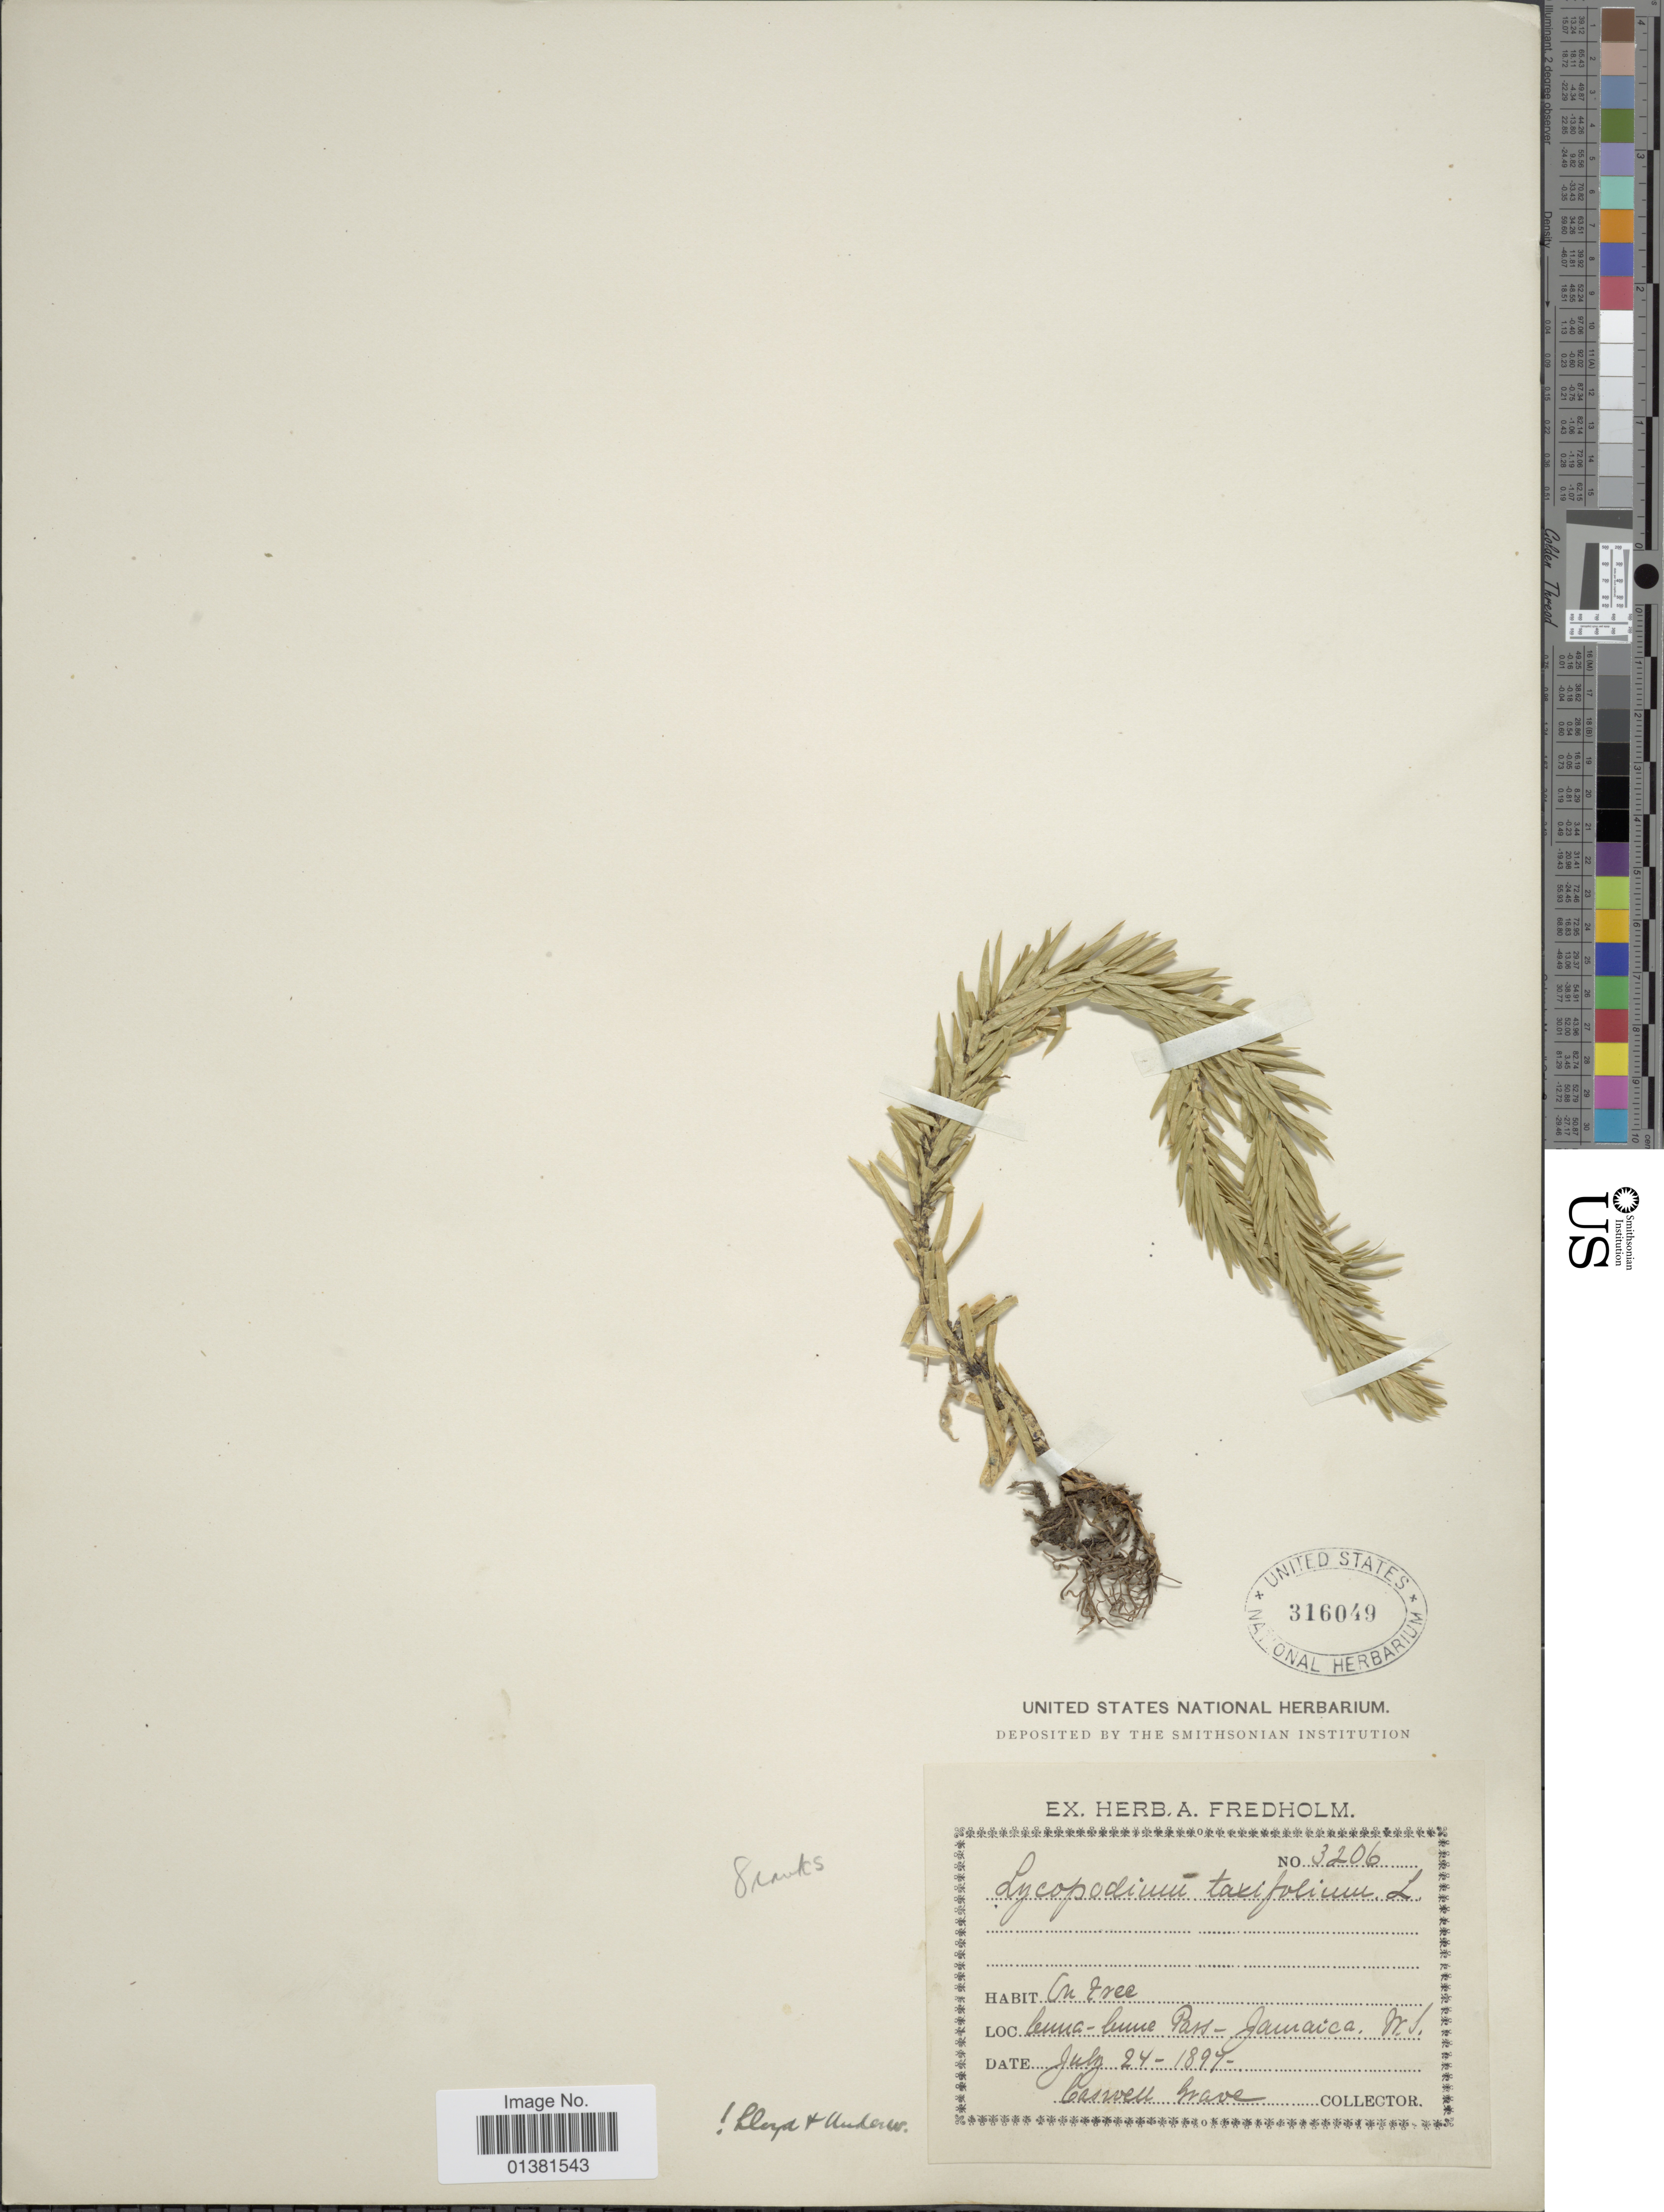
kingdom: Plantae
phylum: Tracheophyta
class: Lycopodiopsida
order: Lycopodiales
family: Lycopodiaceae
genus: Phlegmariurus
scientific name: Phlegmariurus taxifolius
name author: (Sw.) Á. Löve & D. Löve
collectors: C. Grave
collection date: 1897-07-24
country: Jamaica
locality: Cuna-Cuna Pass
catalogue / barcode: US 316049